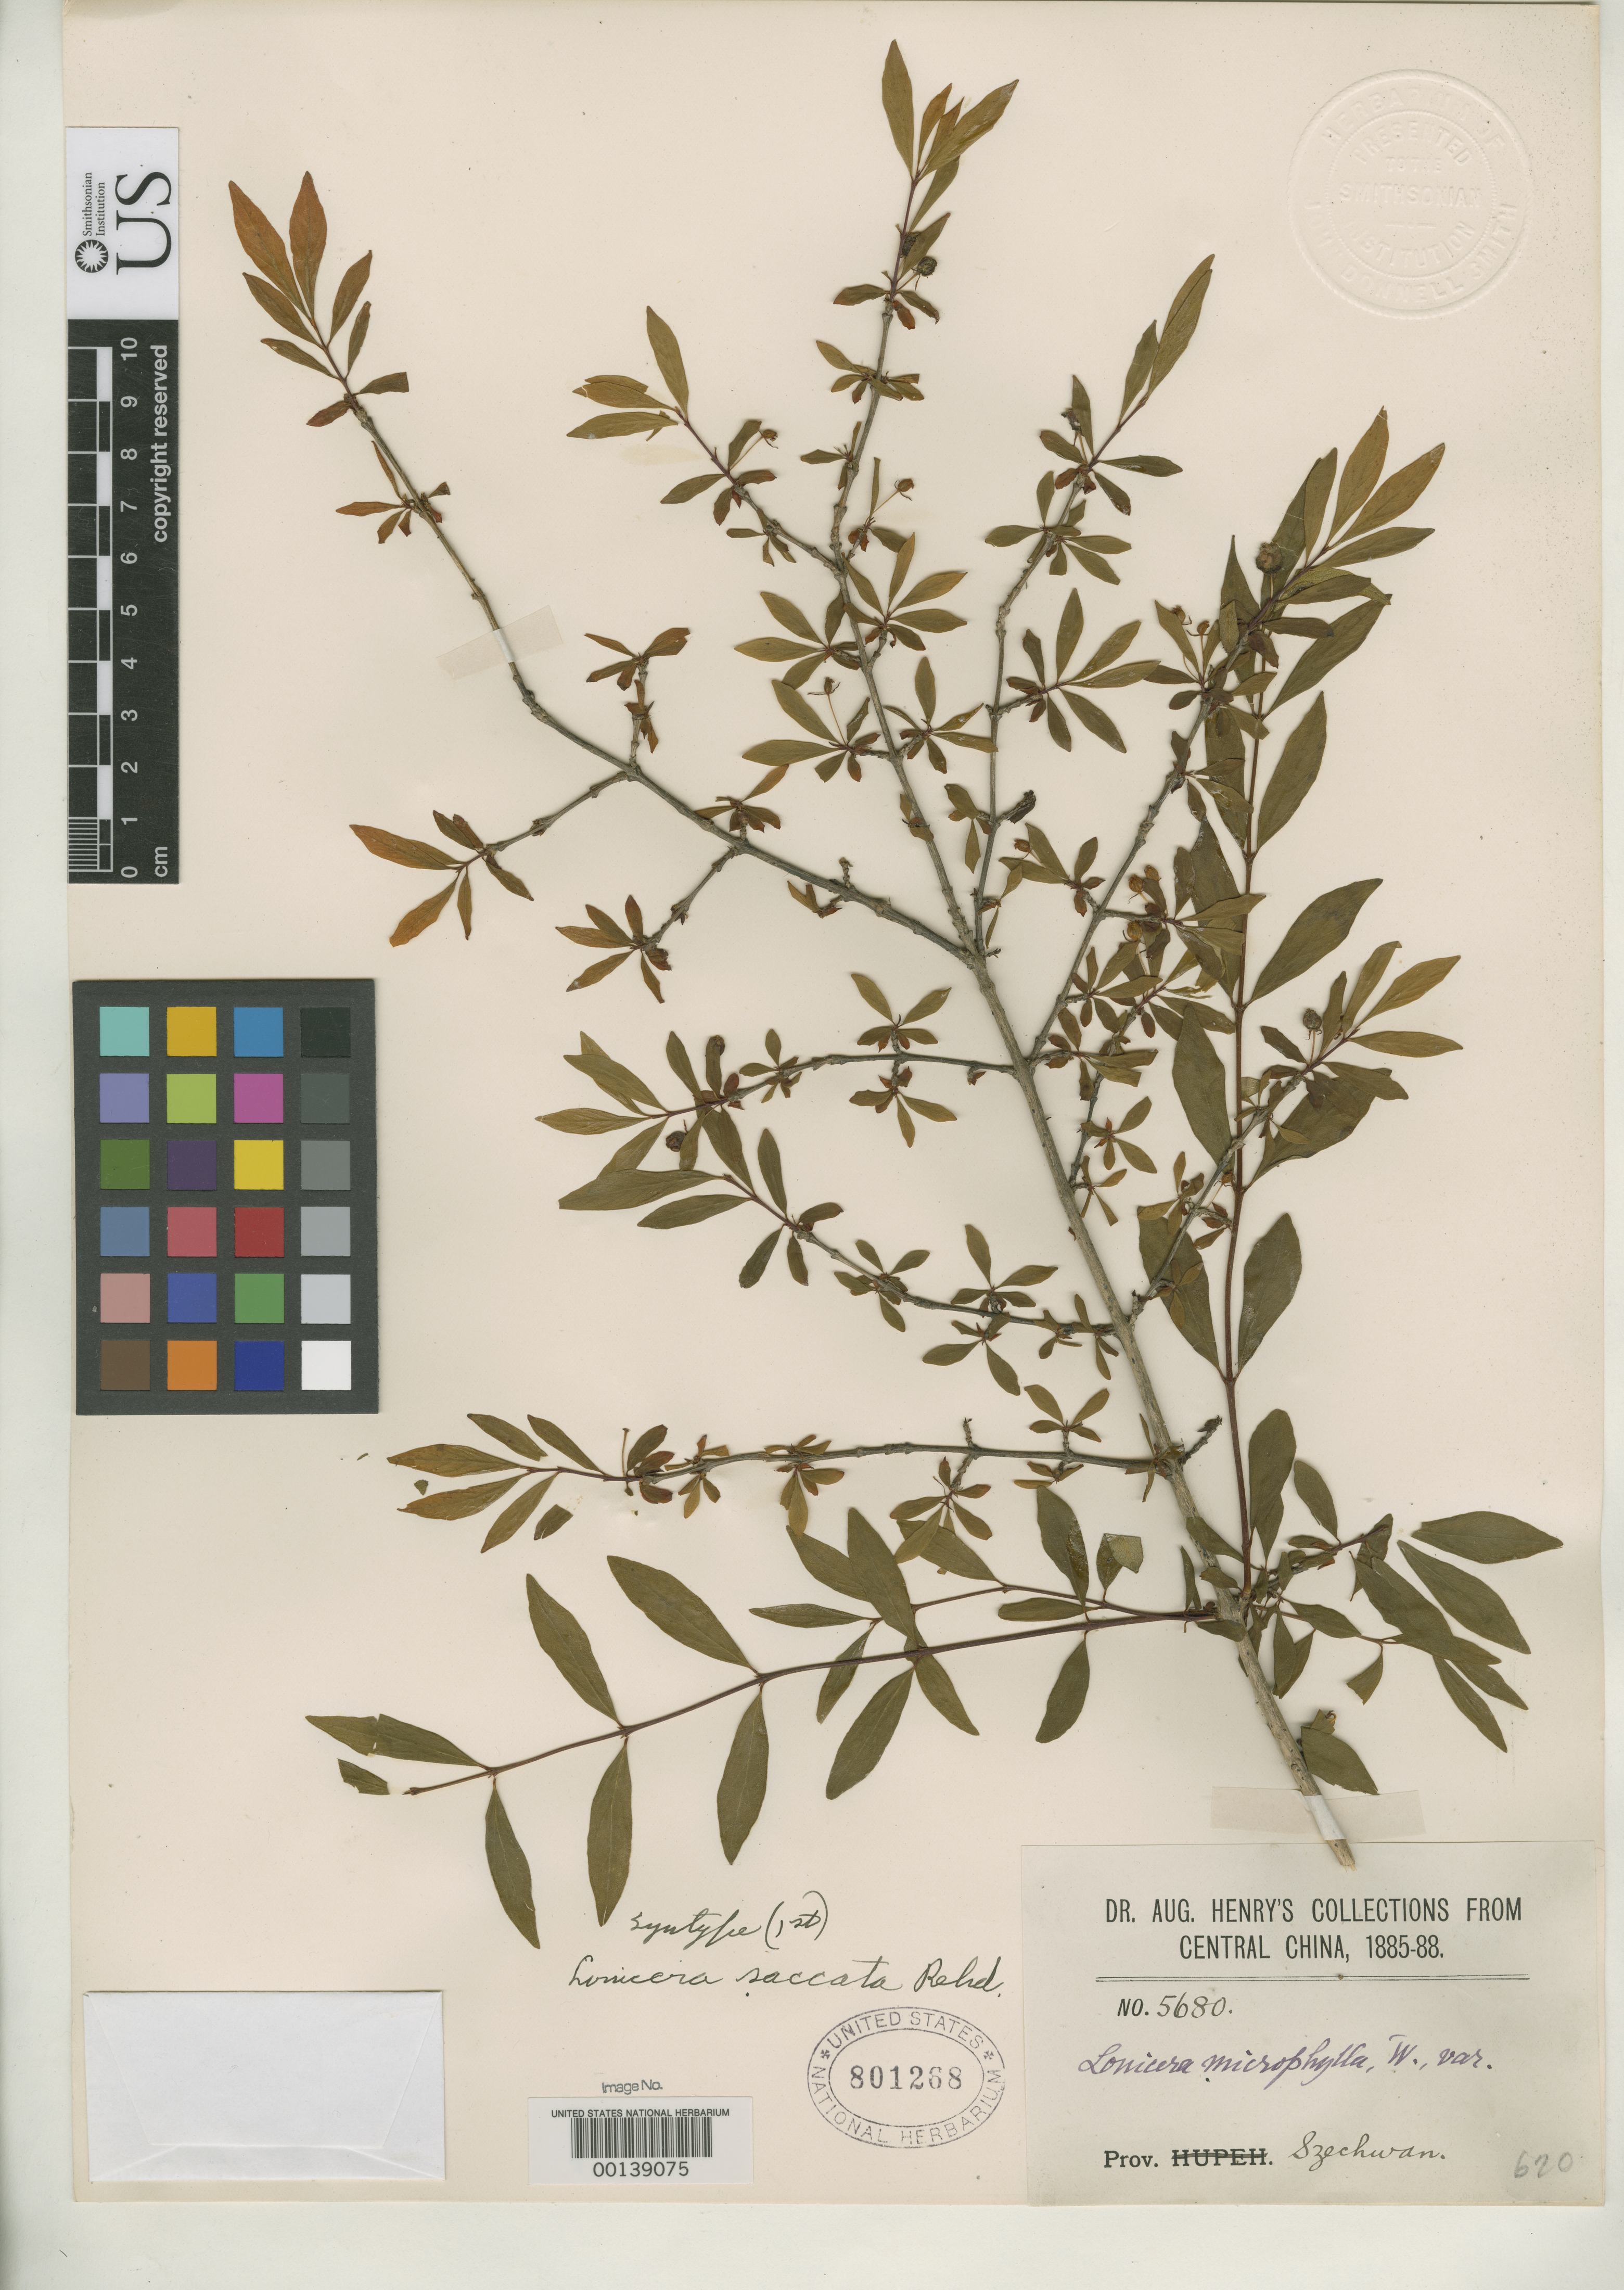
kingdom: Plantae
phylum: Tracheophyta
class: Magnoliopsida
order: Dipsacales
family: Caprifoliaceae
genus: Lonicera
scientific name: Lonicera saccata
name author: Rehder in Sarg.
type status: Syntype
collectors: A. Henry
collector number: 5680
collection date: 1885/1888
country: China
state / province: Sichuan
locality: Central China. Prov. Szechwan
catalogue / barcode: US 801268